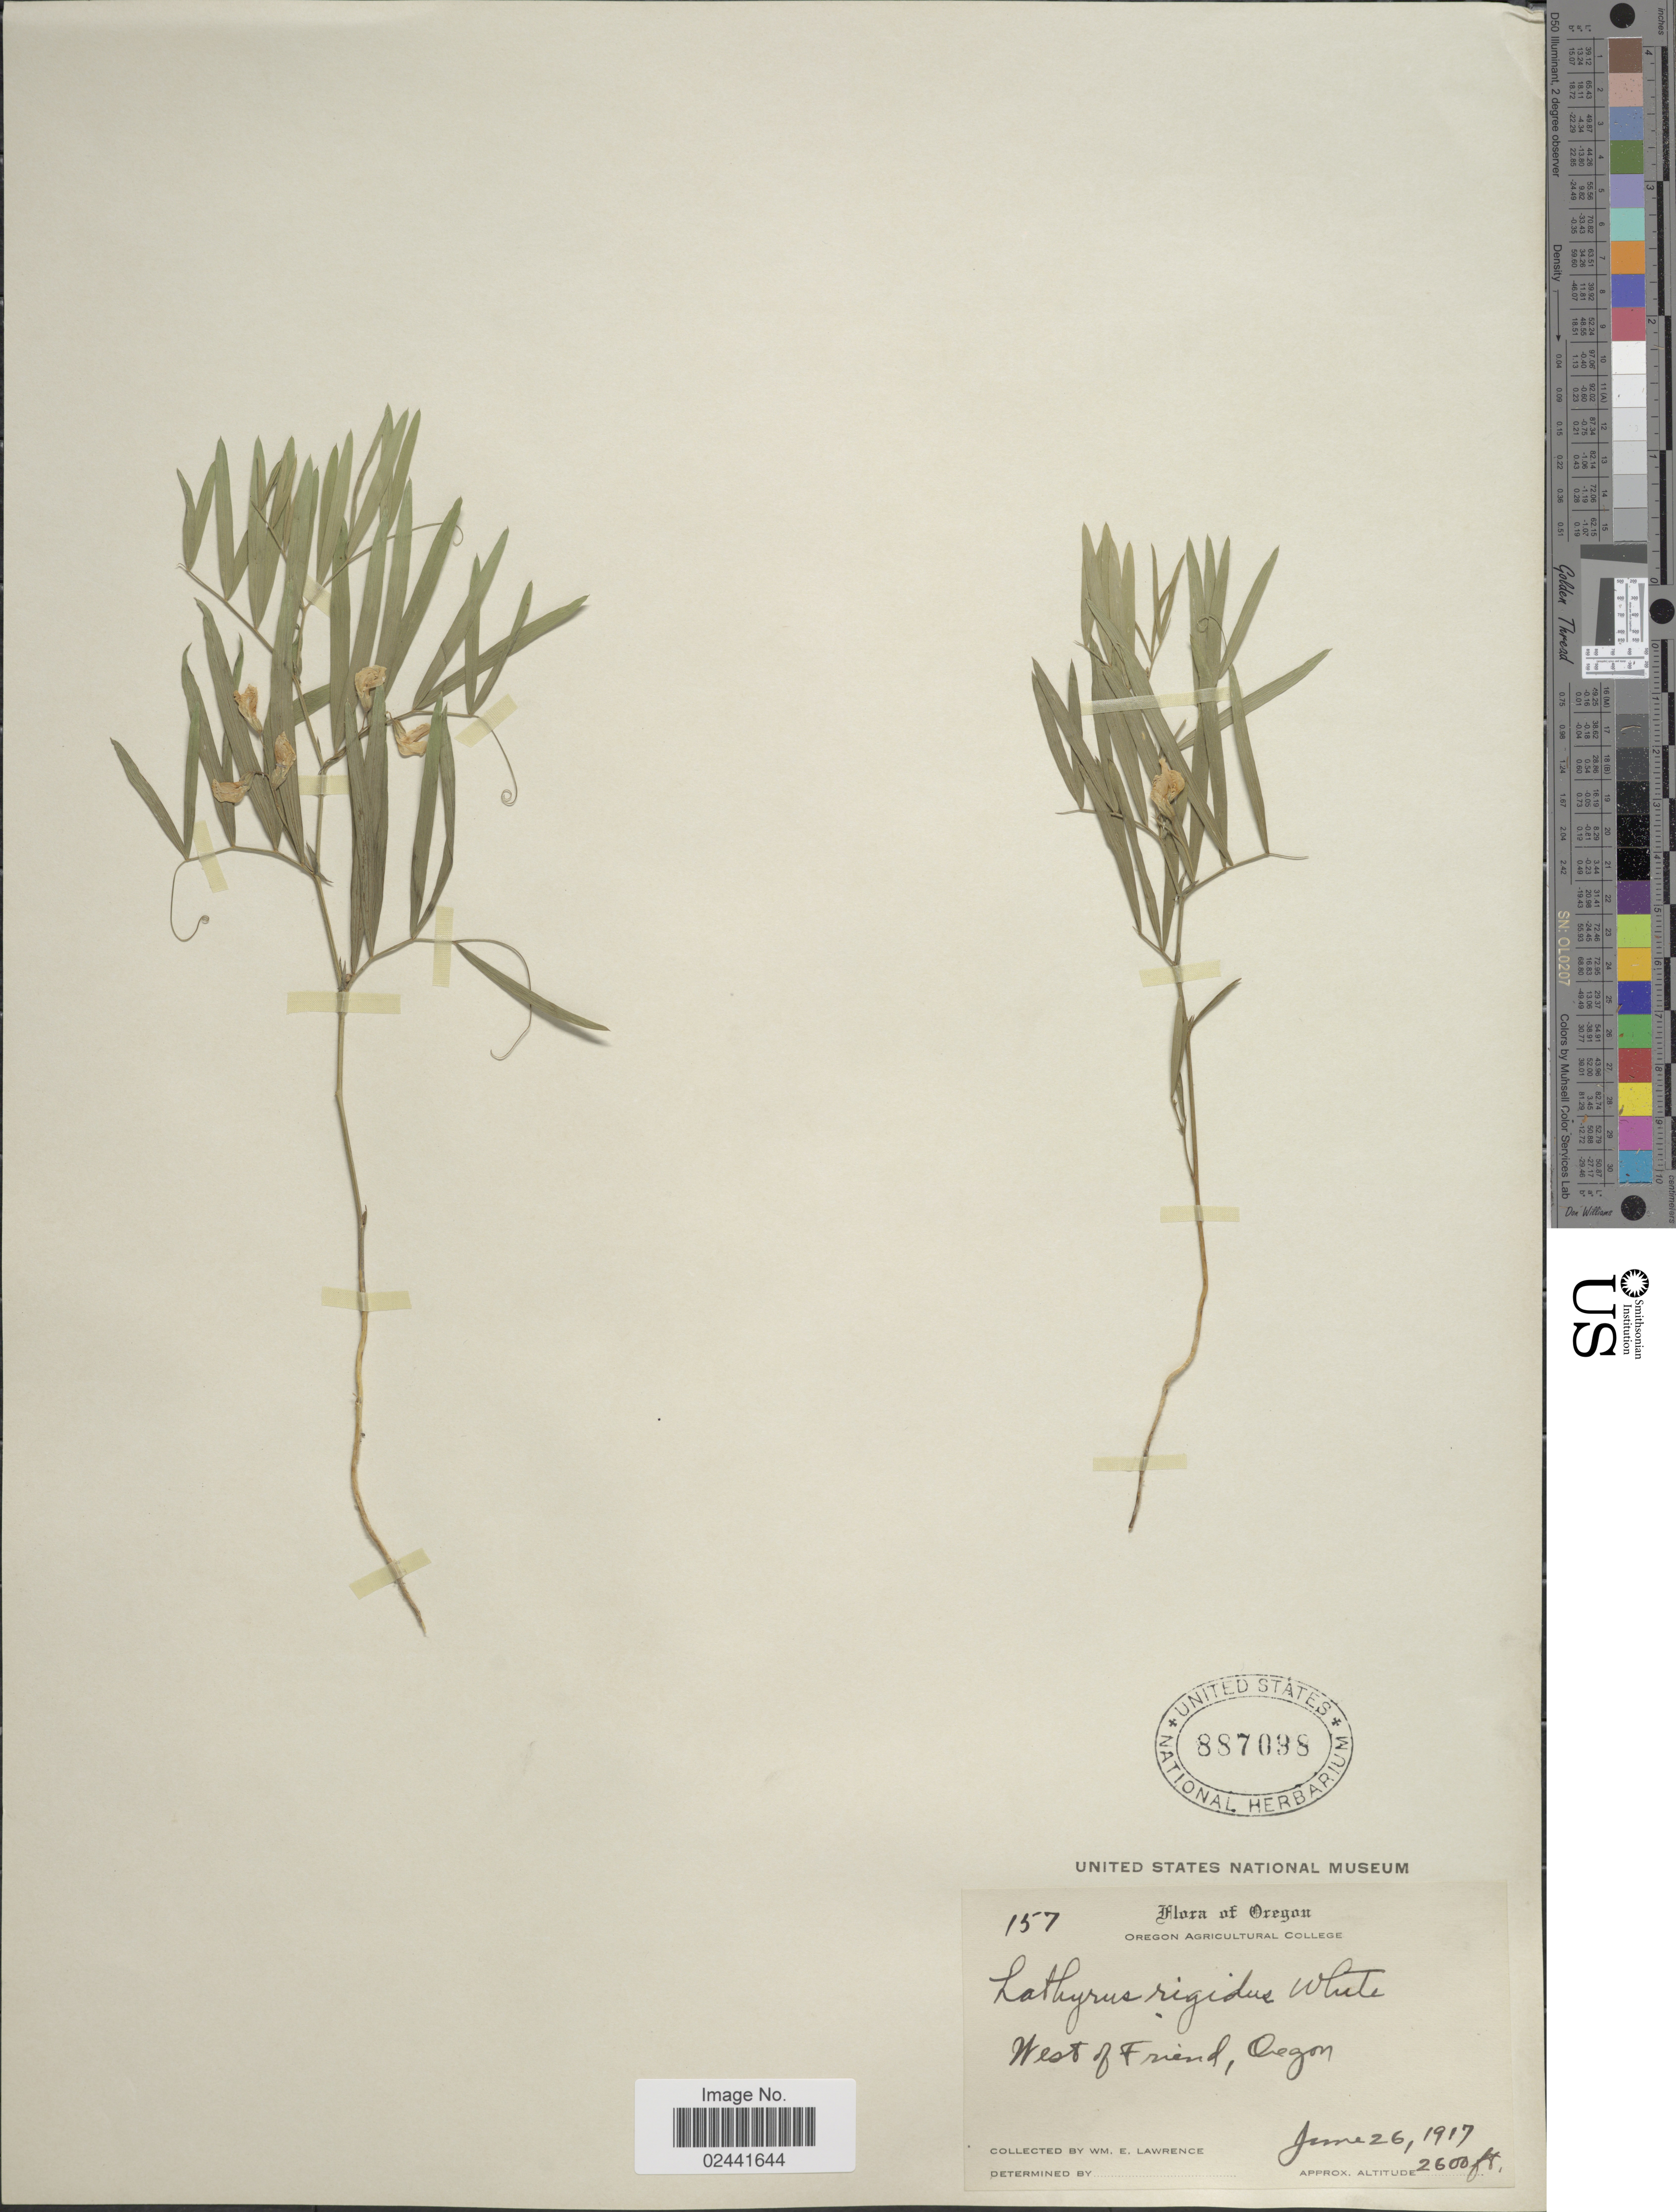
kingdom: Plantae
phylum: Tracheophyta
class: Magnoliopsida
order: Fabales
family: Fabaceae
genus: Lathyrus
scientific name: Lathyrus rigidus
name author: T.G. White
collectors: W. Lawrence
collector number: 157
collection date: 1917-06-26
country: United States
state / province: Oregon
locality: West of Friend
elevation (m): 792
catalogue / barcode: US 887098